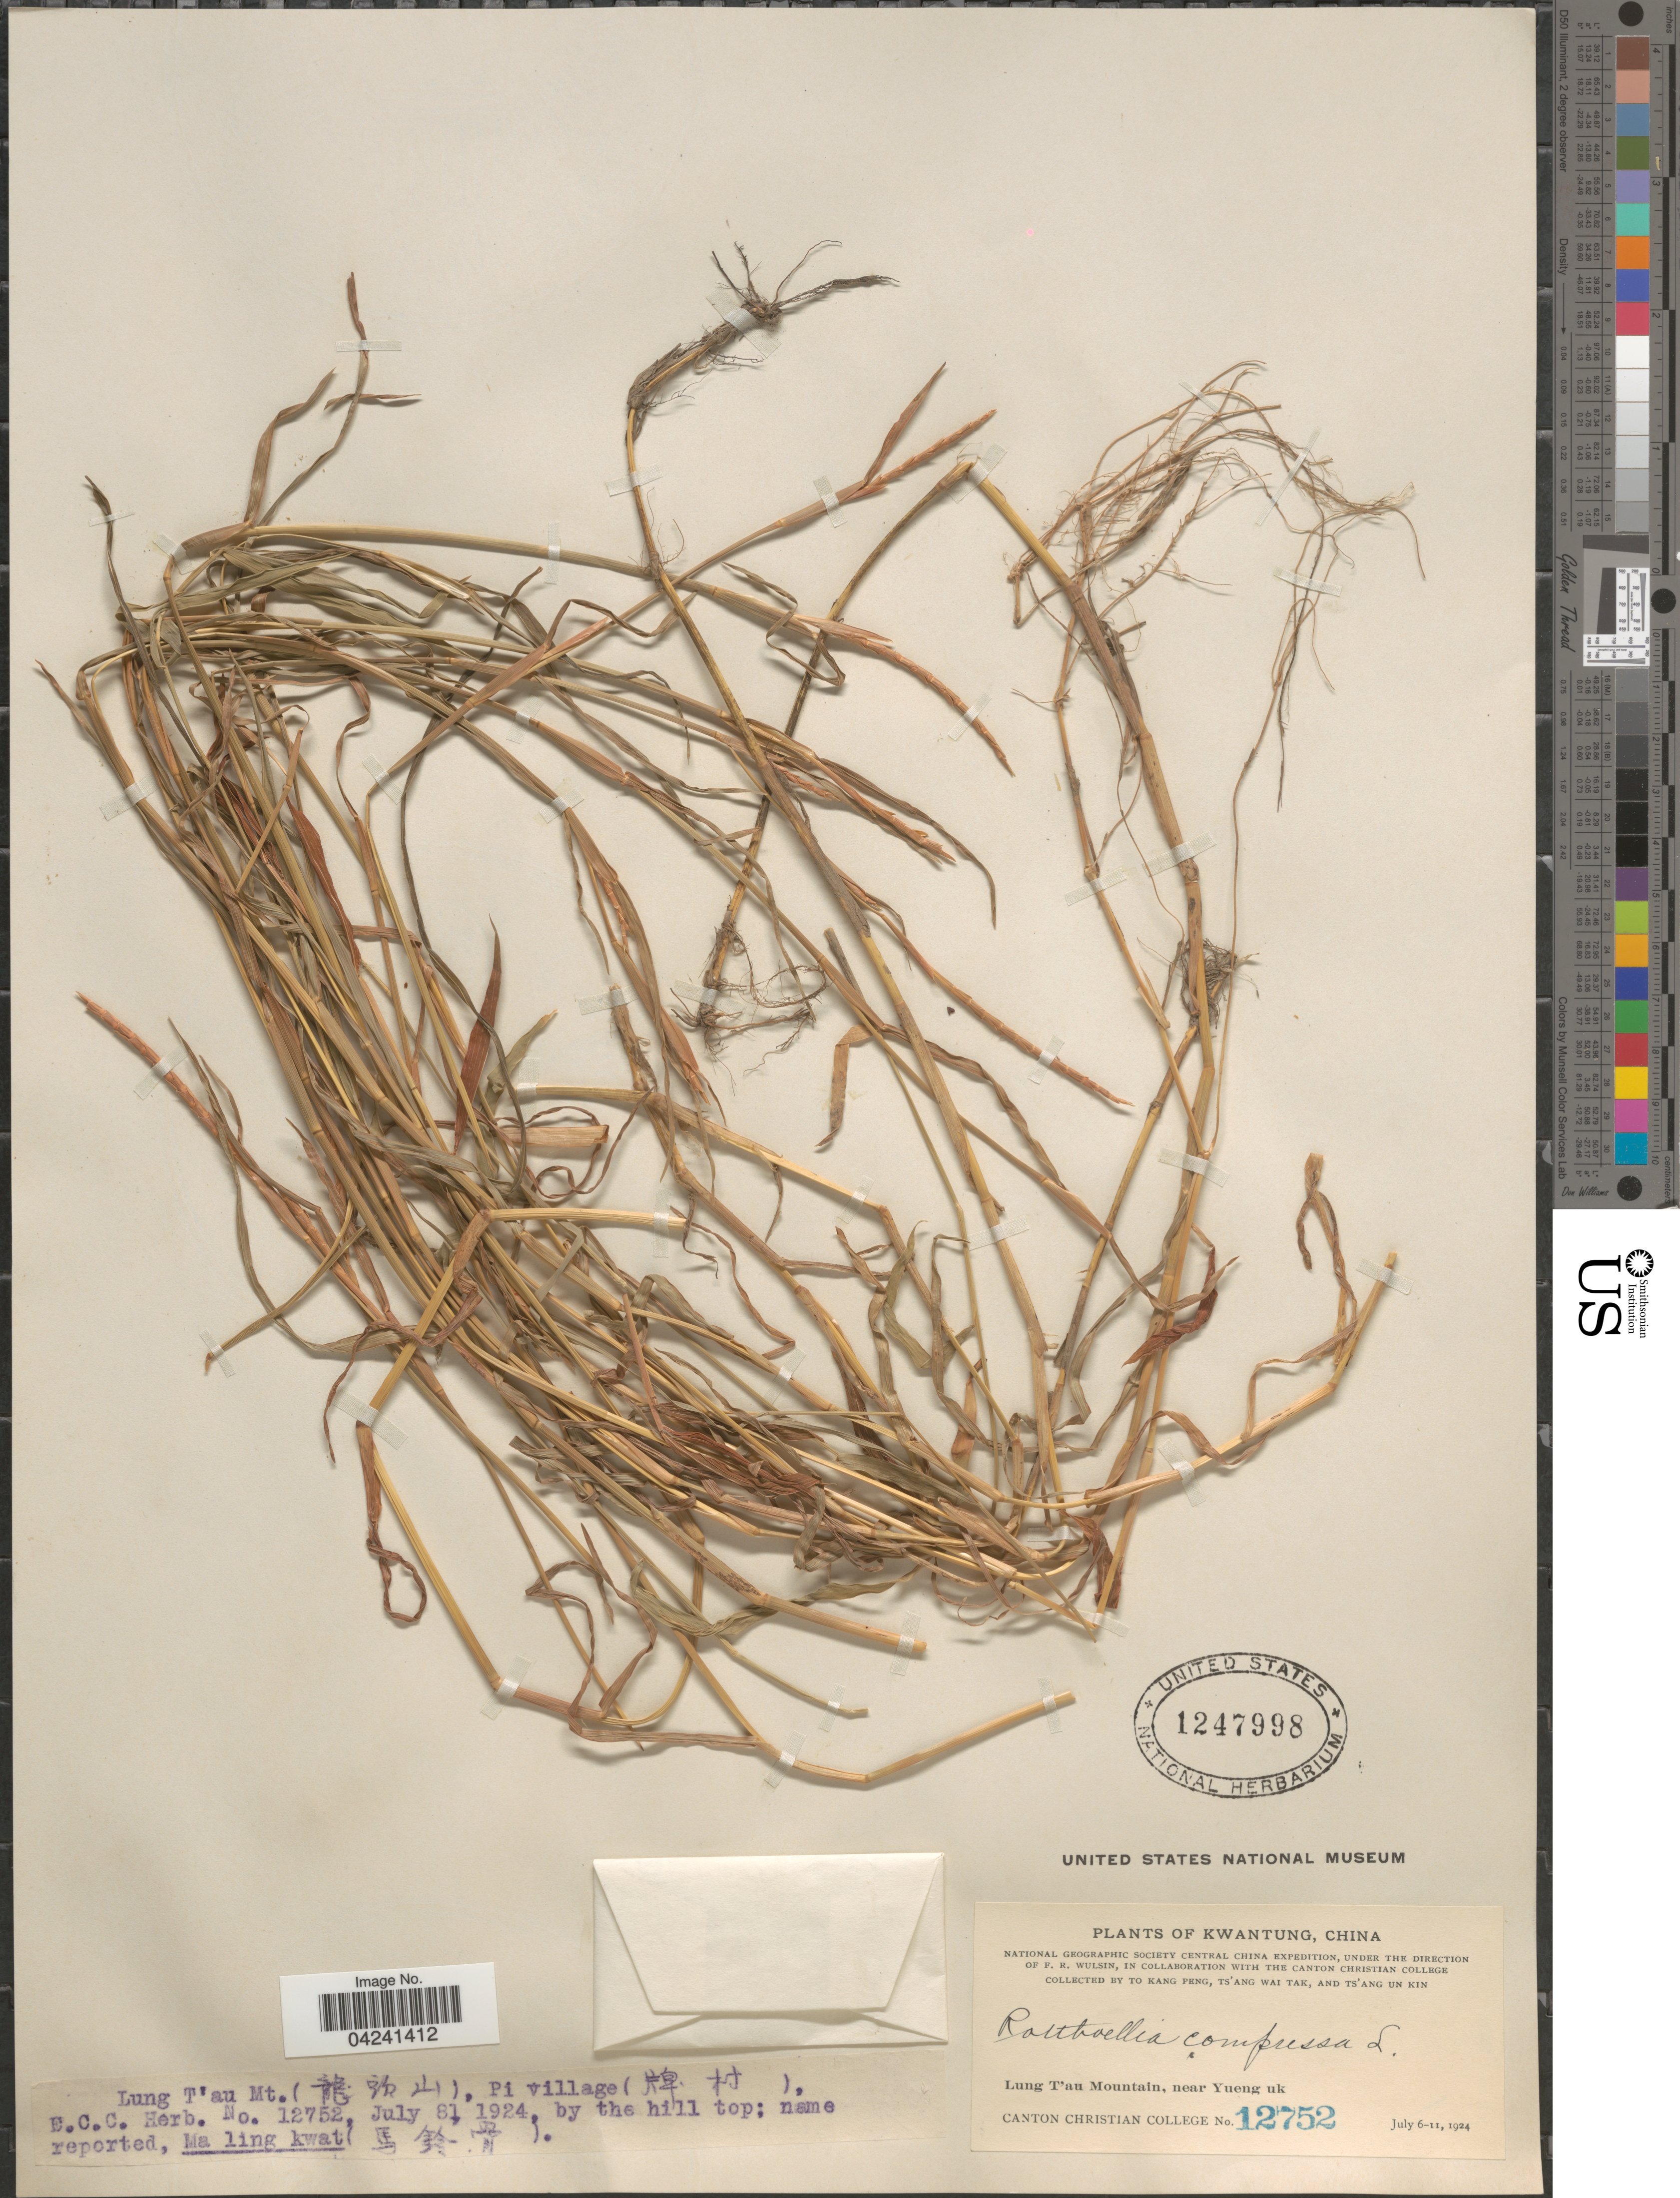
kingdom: Plantae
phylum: Tracheophyta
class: Liliopsida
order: Poales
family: Poaceae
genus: Hemarthria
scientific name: Hemarthria compressa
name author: (L.) R. Br.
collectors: Kang Peng To, W. T. Tsang & Ts' Ang Un Kin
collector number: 12752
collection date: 1924-07-01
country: China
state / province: Guangdong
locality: Kwangtung. National Geographic Society Central China Expedition. Lung T'au Mountain, near Yueng uk. Lung T'au Mt. (X), Pi village (X).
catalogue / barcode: US 1247998